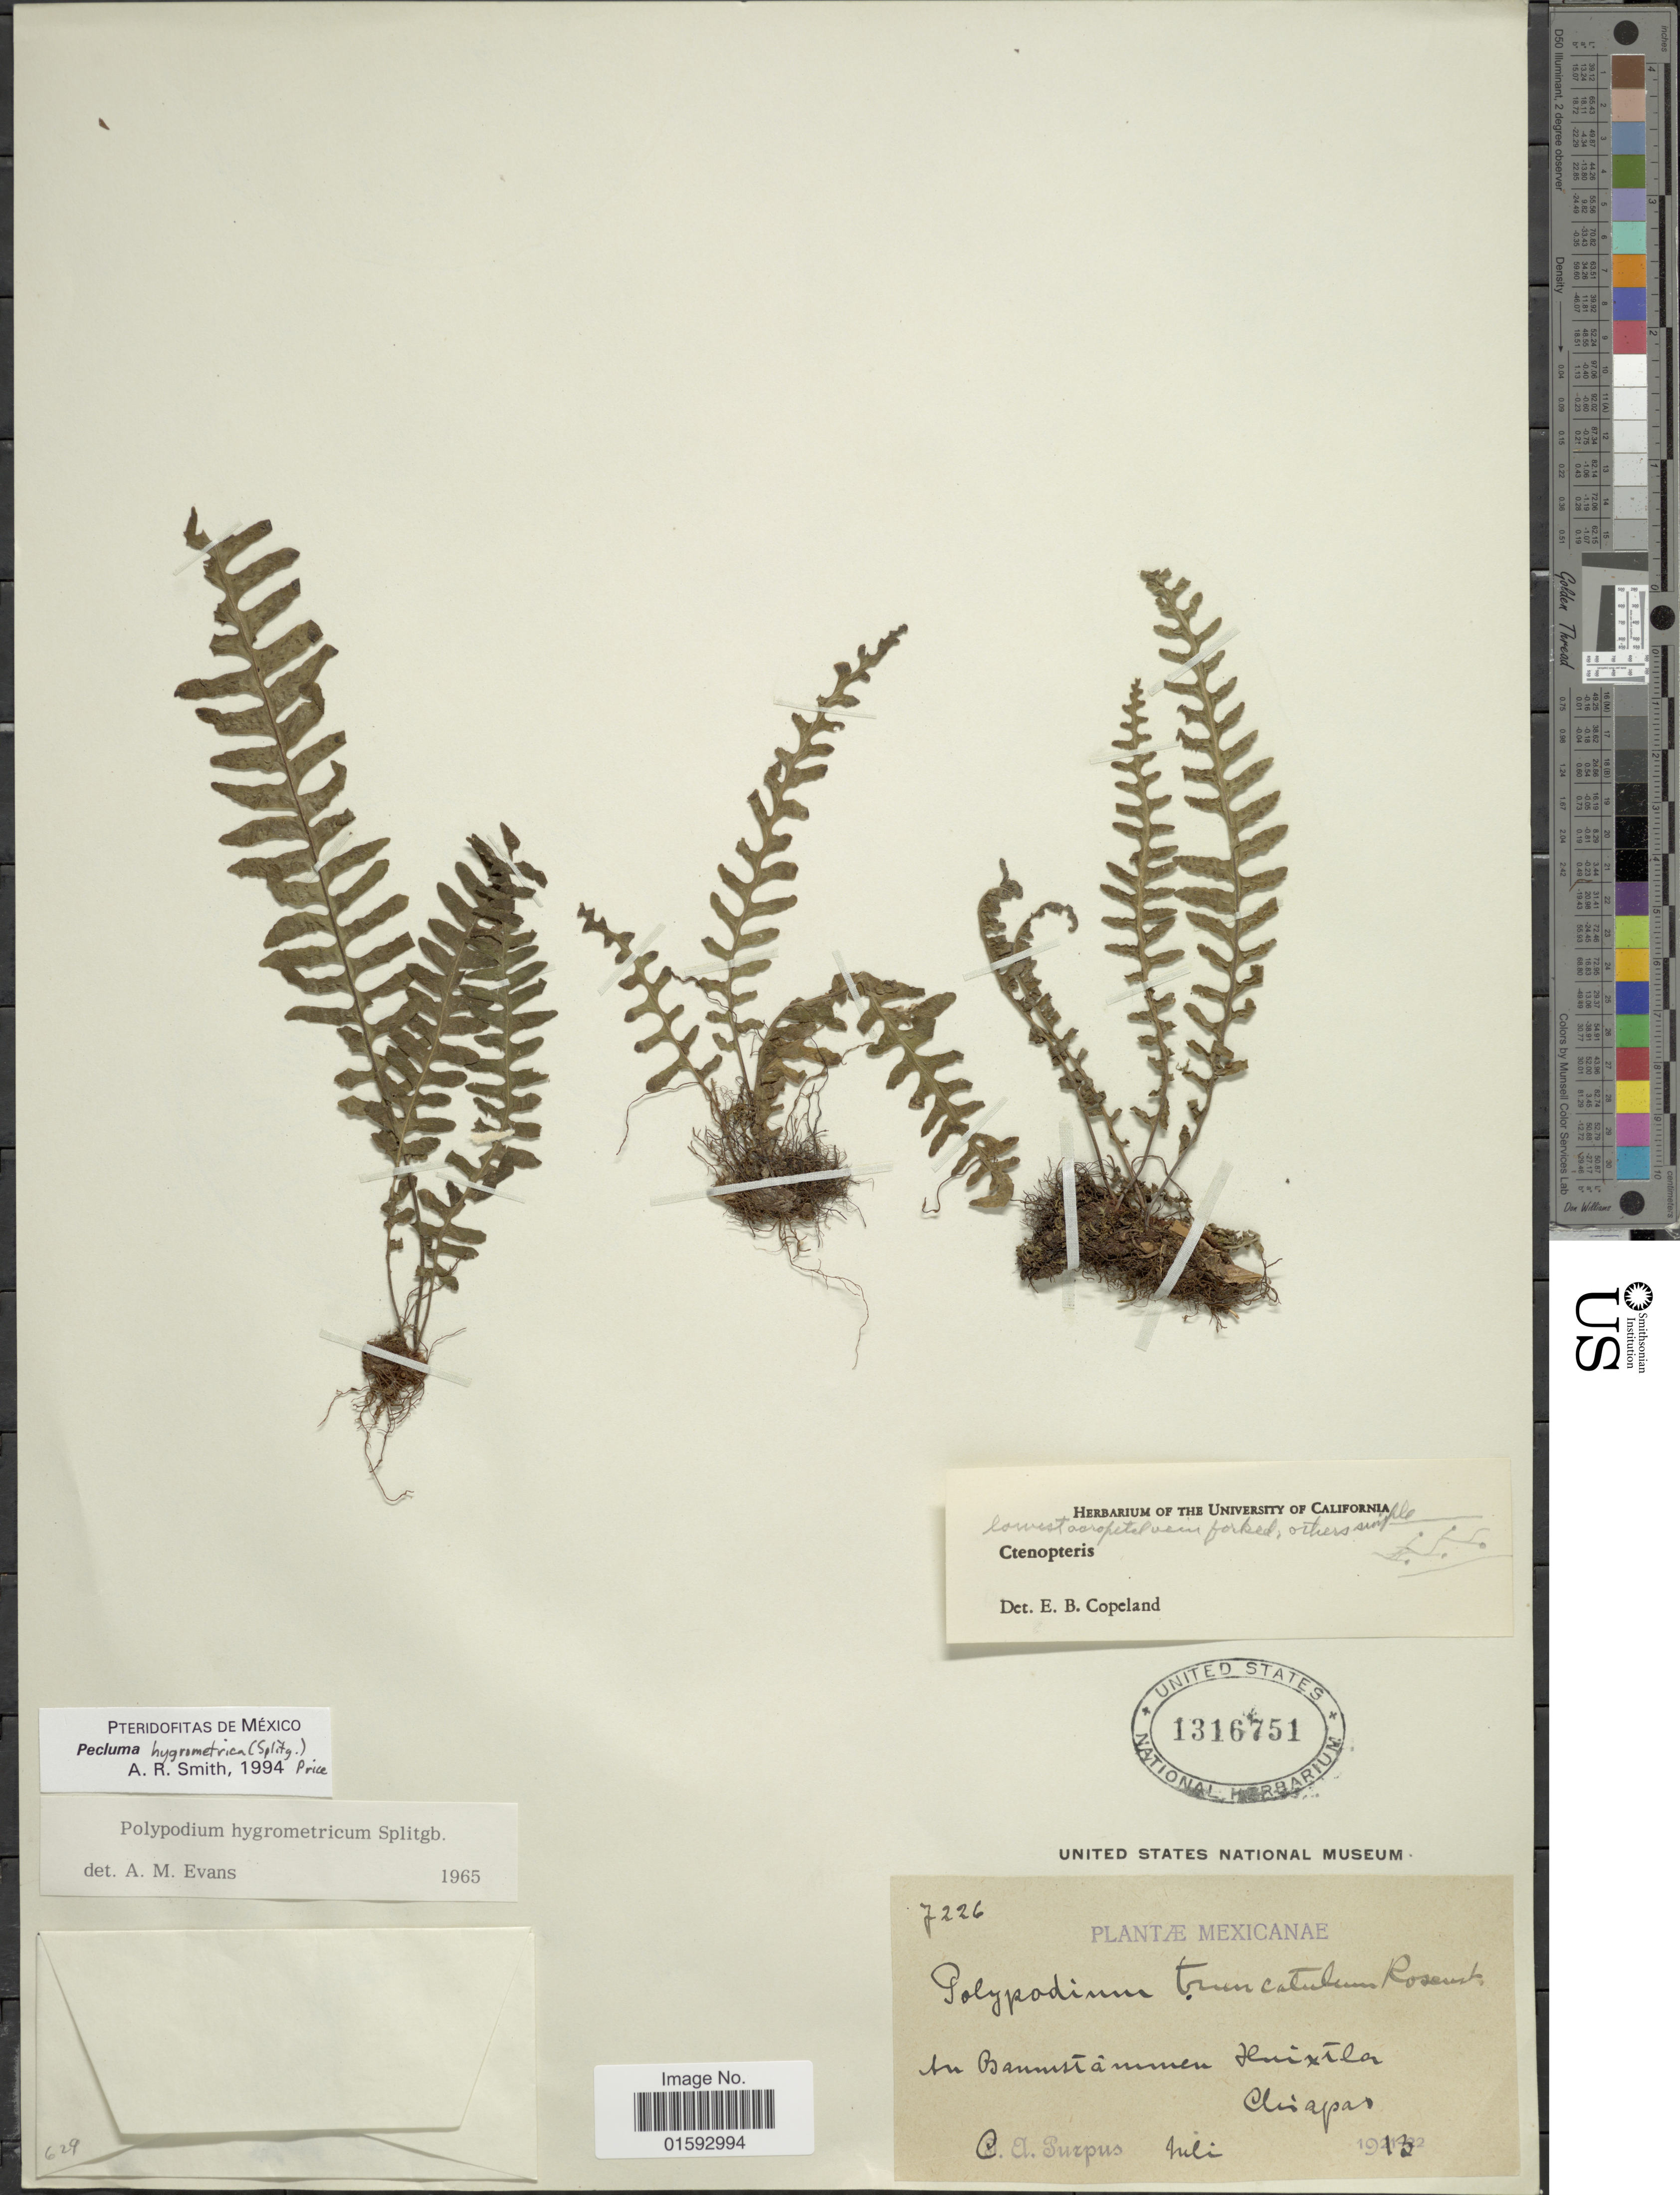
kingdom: Plantae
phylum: Tracheophyta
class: Polypodiopsida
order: Polypodiales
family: Polypodiaceae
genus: Pecluma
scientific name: Pecluma hygrometrica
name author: (Splitg.) M.G. Price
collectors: C. A. Purpus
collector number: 7226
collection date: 1913-07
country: Mexico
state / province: Chiapas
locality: In Bannisiammen Huixtla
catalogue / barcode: US 1316751